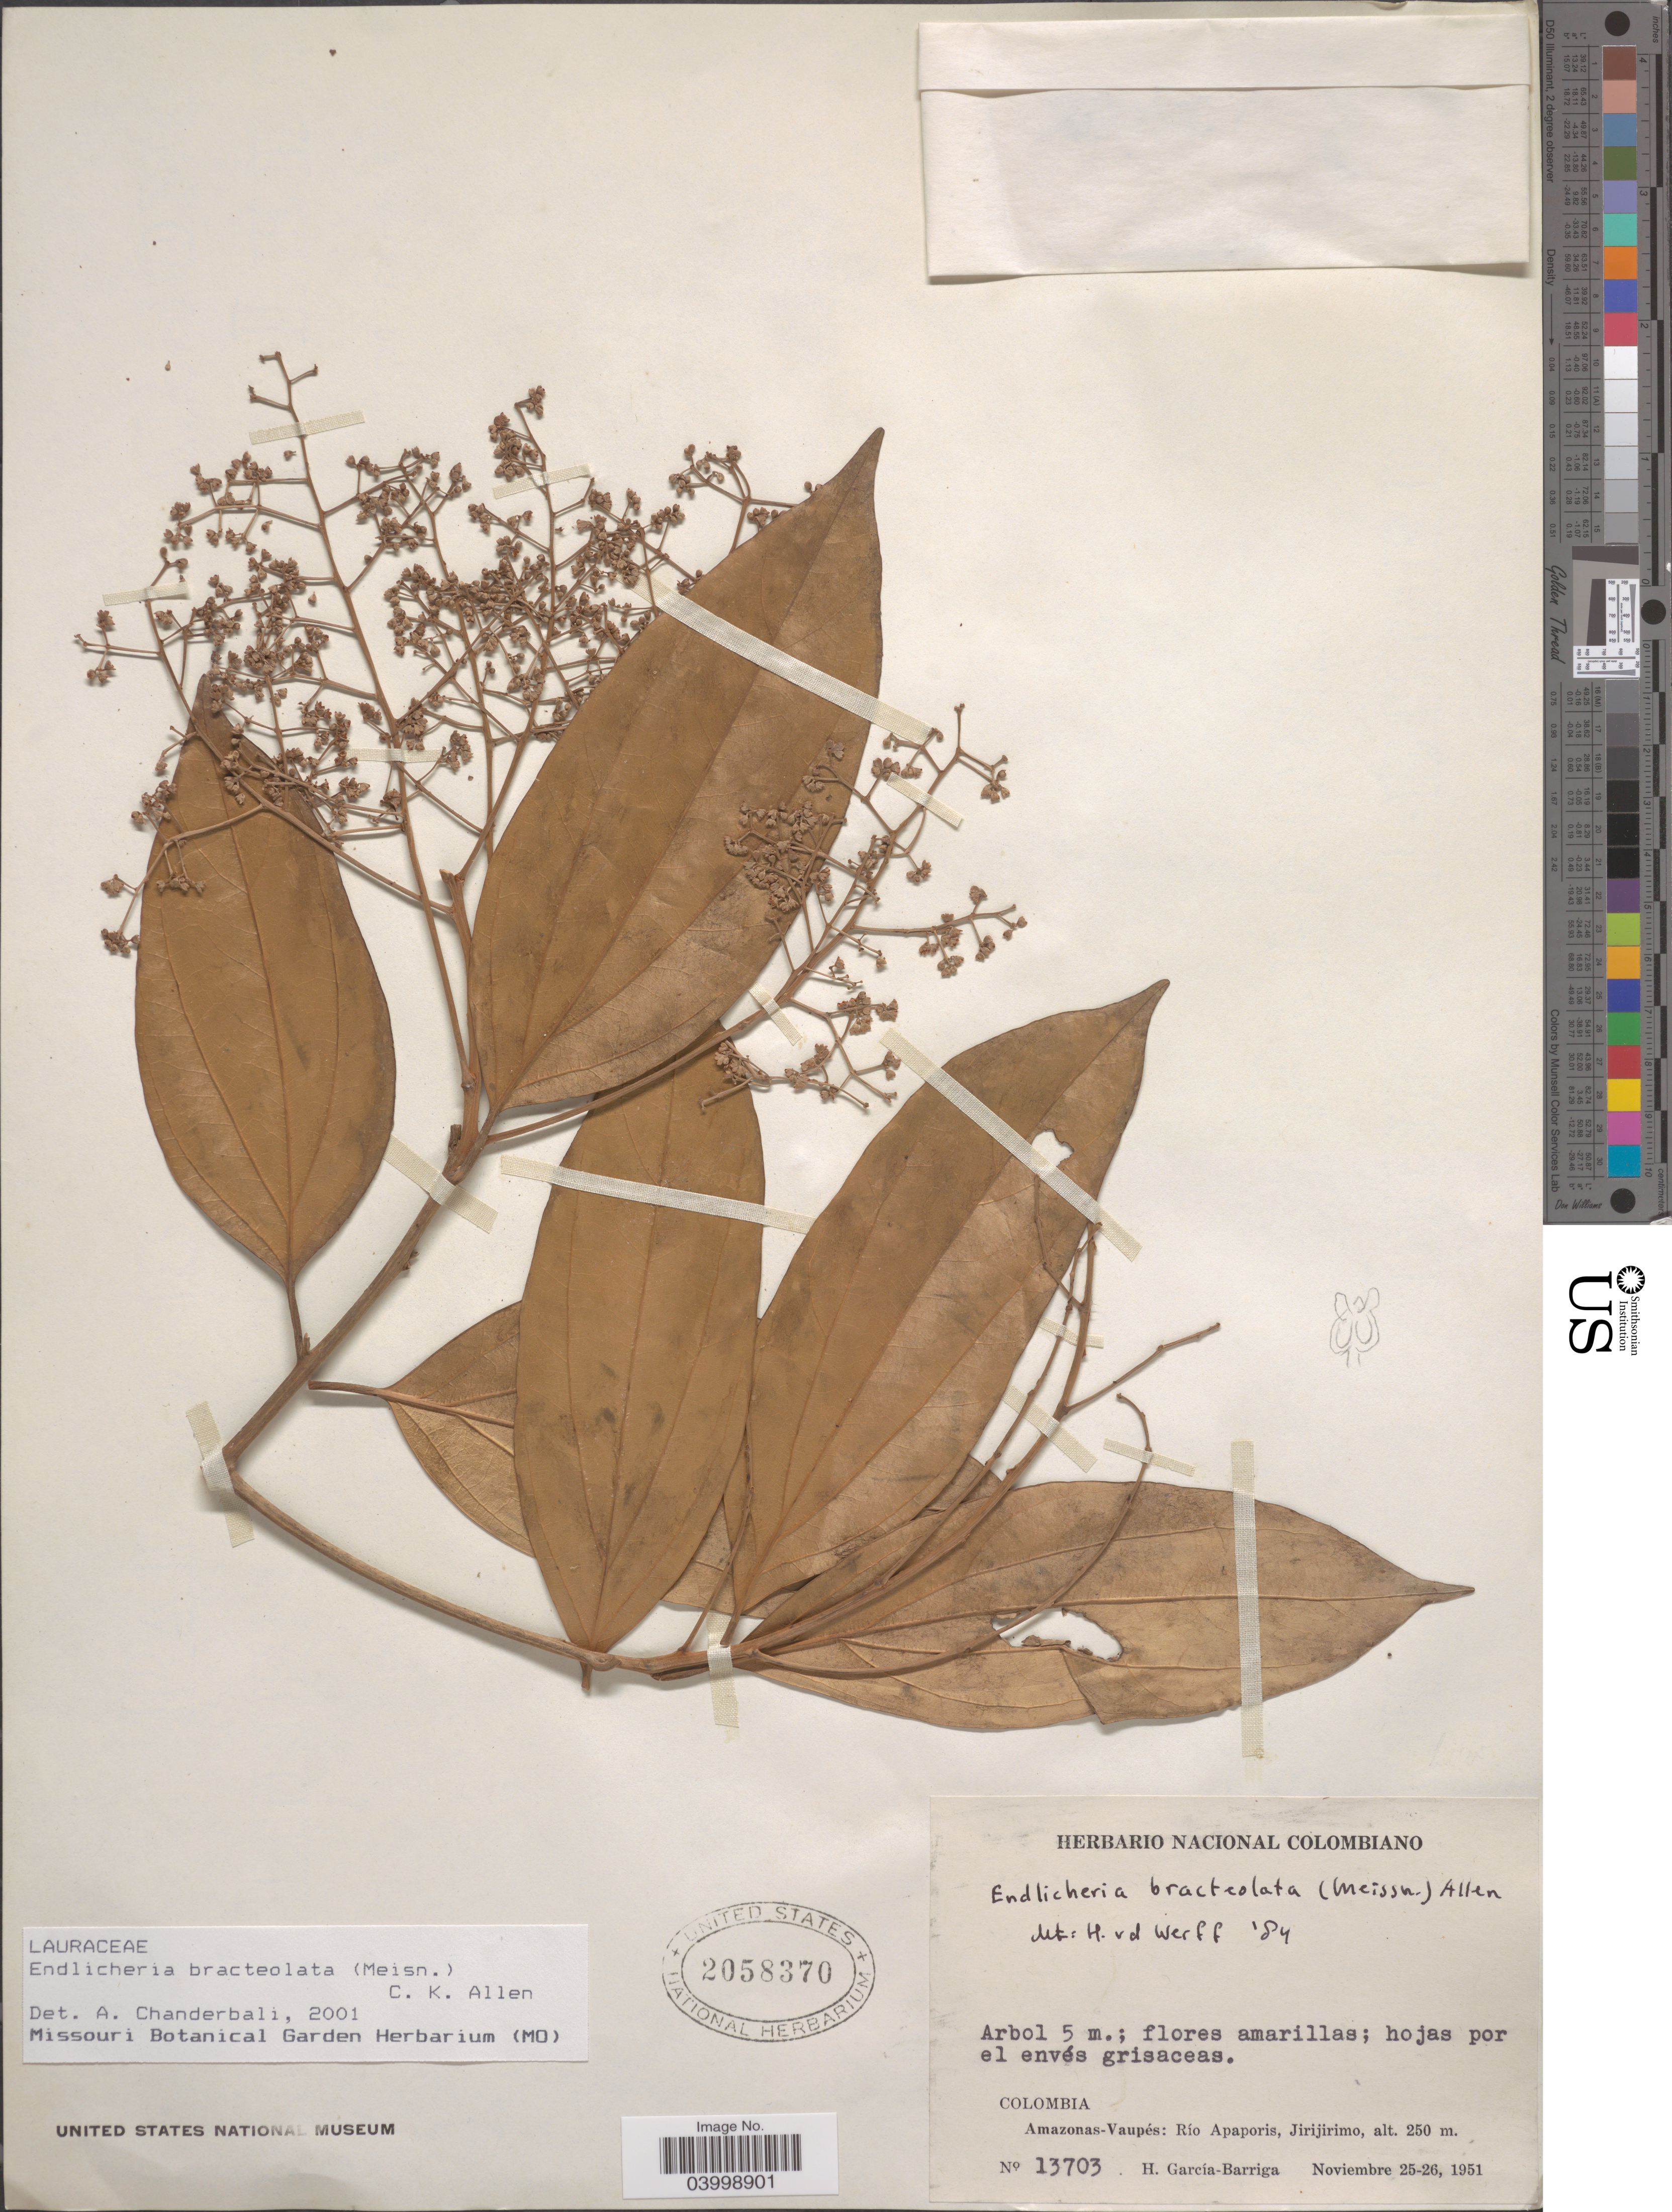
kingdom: Plantae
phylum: Tracheophyta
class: Magnoliopsida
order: Laurales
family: Lauraceae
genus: Endlicheria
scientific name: Endlicheria bracteolata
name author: (Meisn.) C.K. Allen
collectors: H. García Barriga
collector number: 13703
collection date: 1951-11-25/1951-11-26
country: Colombia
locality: Amazonas-Vaupés. Río Apaporis, Jirijirimo.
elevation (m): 250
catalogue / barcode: US 2058370